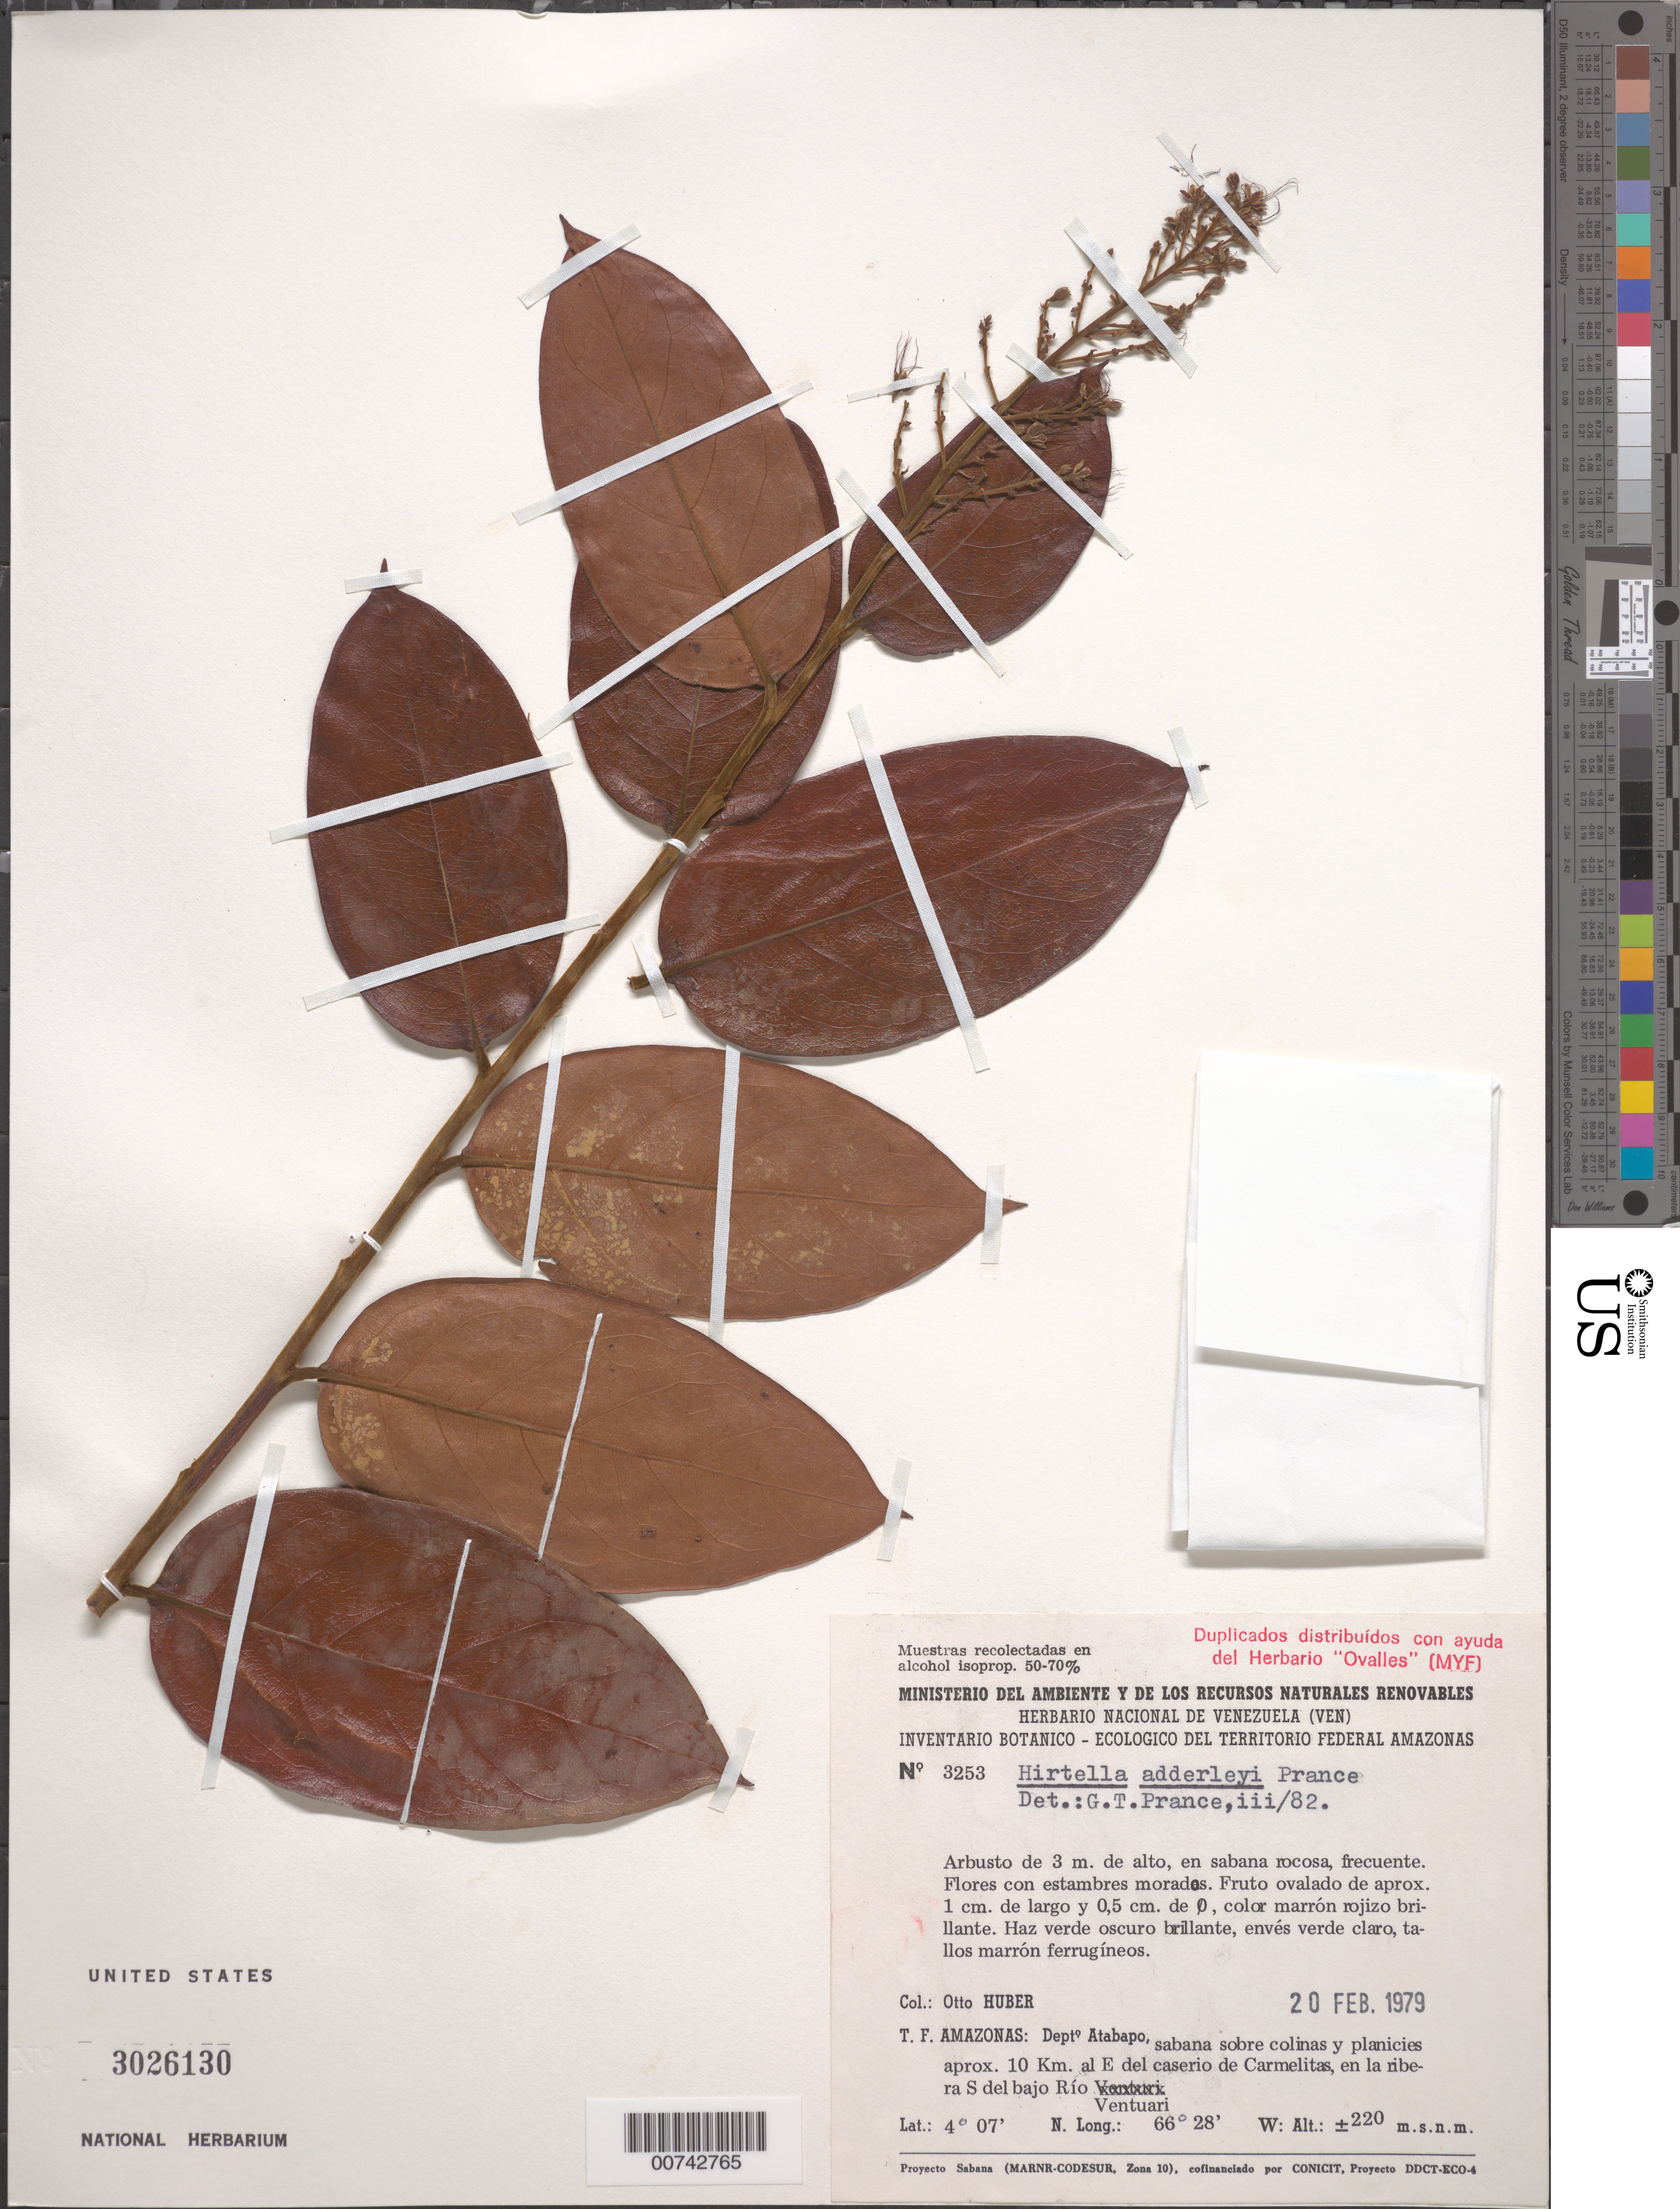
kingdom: Plantae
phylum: Tracheophyta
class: Magnoliopsida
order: Malpighiales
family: Chrysobalanaceae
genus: Hirtella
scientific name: Hirtella adderleyi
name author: Prance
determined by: Prance, G. T.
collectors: O. Huber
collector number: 3253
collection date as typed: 20-Feb-79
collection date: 1979-02-20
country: Venezuela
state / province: Amazonas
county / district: Atures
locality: Río Ventuari, en la ribera S del bajo rio; aprox. 10 km al E del caserío de Carmelitas,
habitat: Sabana sobre colinas y planicies; en sabana rocosa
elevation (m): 220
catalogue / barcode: US 3026130